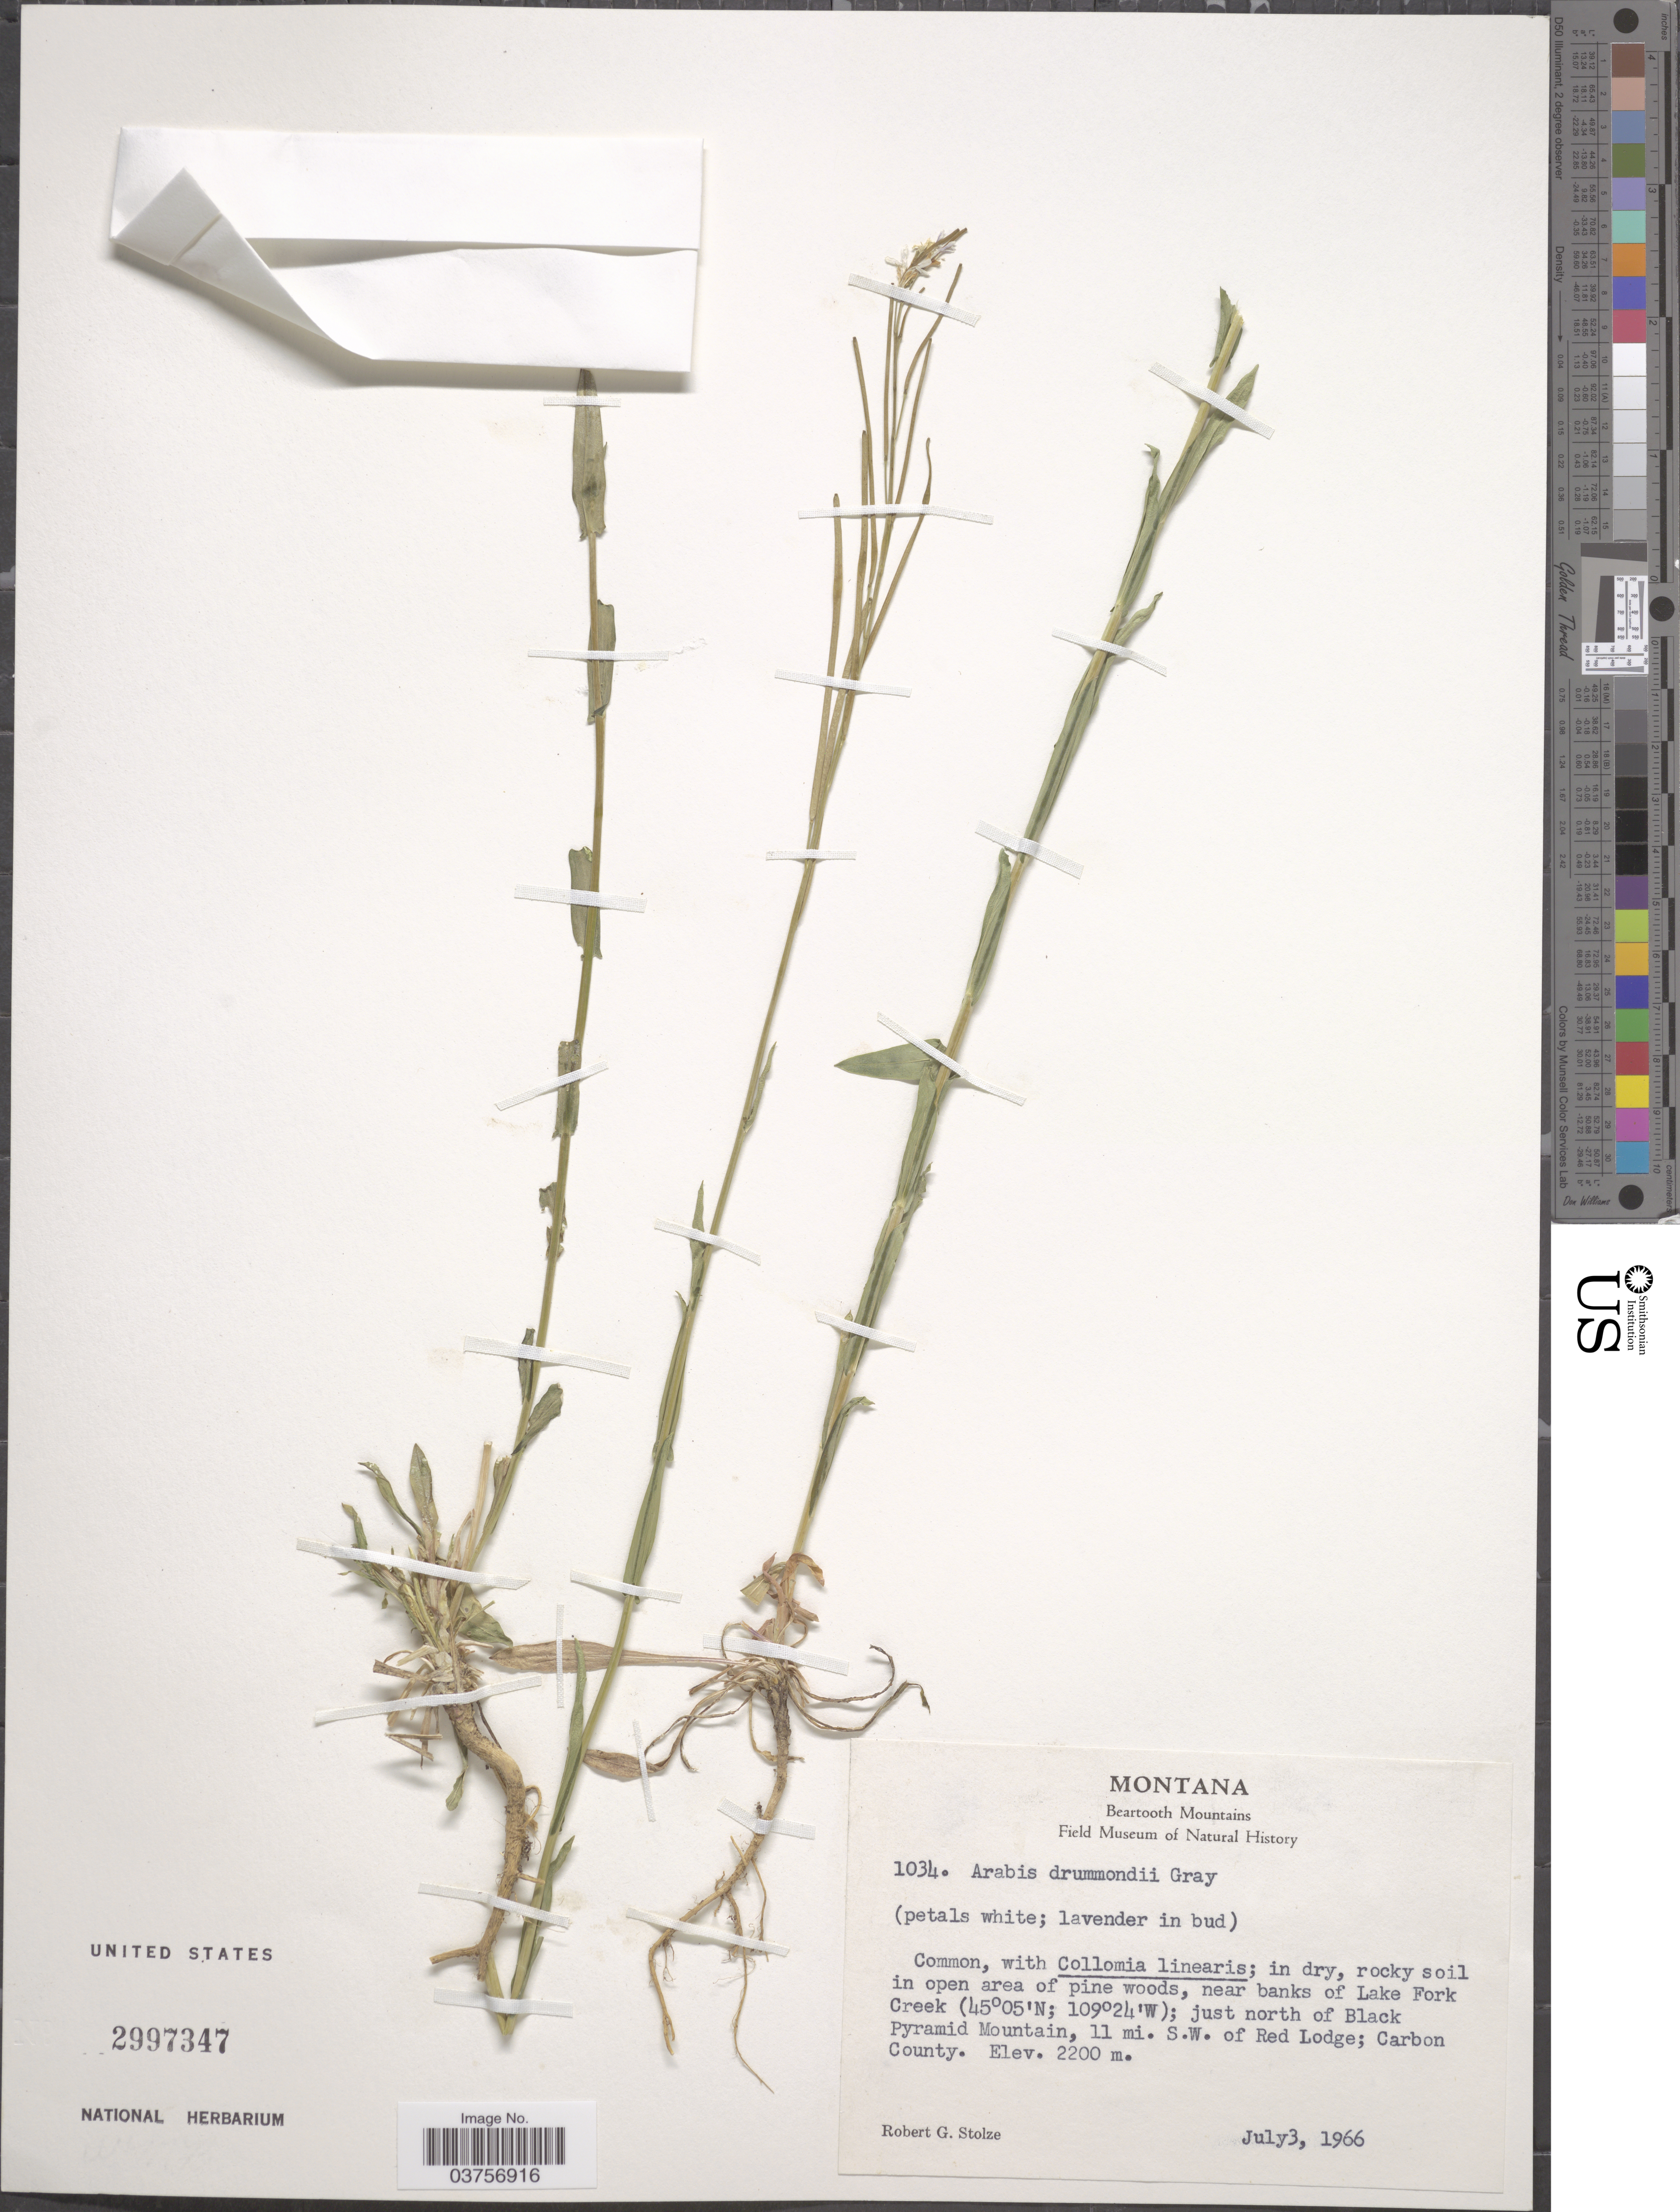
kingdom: Plantae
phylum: Tracheophyta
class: Magnoliopsida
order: Brassicales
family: Brassicaceae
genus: Arabis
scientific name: Arabis drummondii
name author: A. Gray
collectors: R. G. Stolze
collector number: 1034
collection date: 1966-07-03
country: United States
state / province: Montana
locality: Beartooth Mountains. In dry, rocky soil in open area of pine woods, near banks of Lake Fork Creek; just north of Black Pyramid Mountain, 11 mi. S.W. of Red Lodge; Carbon County.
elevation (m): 2200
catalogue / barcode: US 2997347